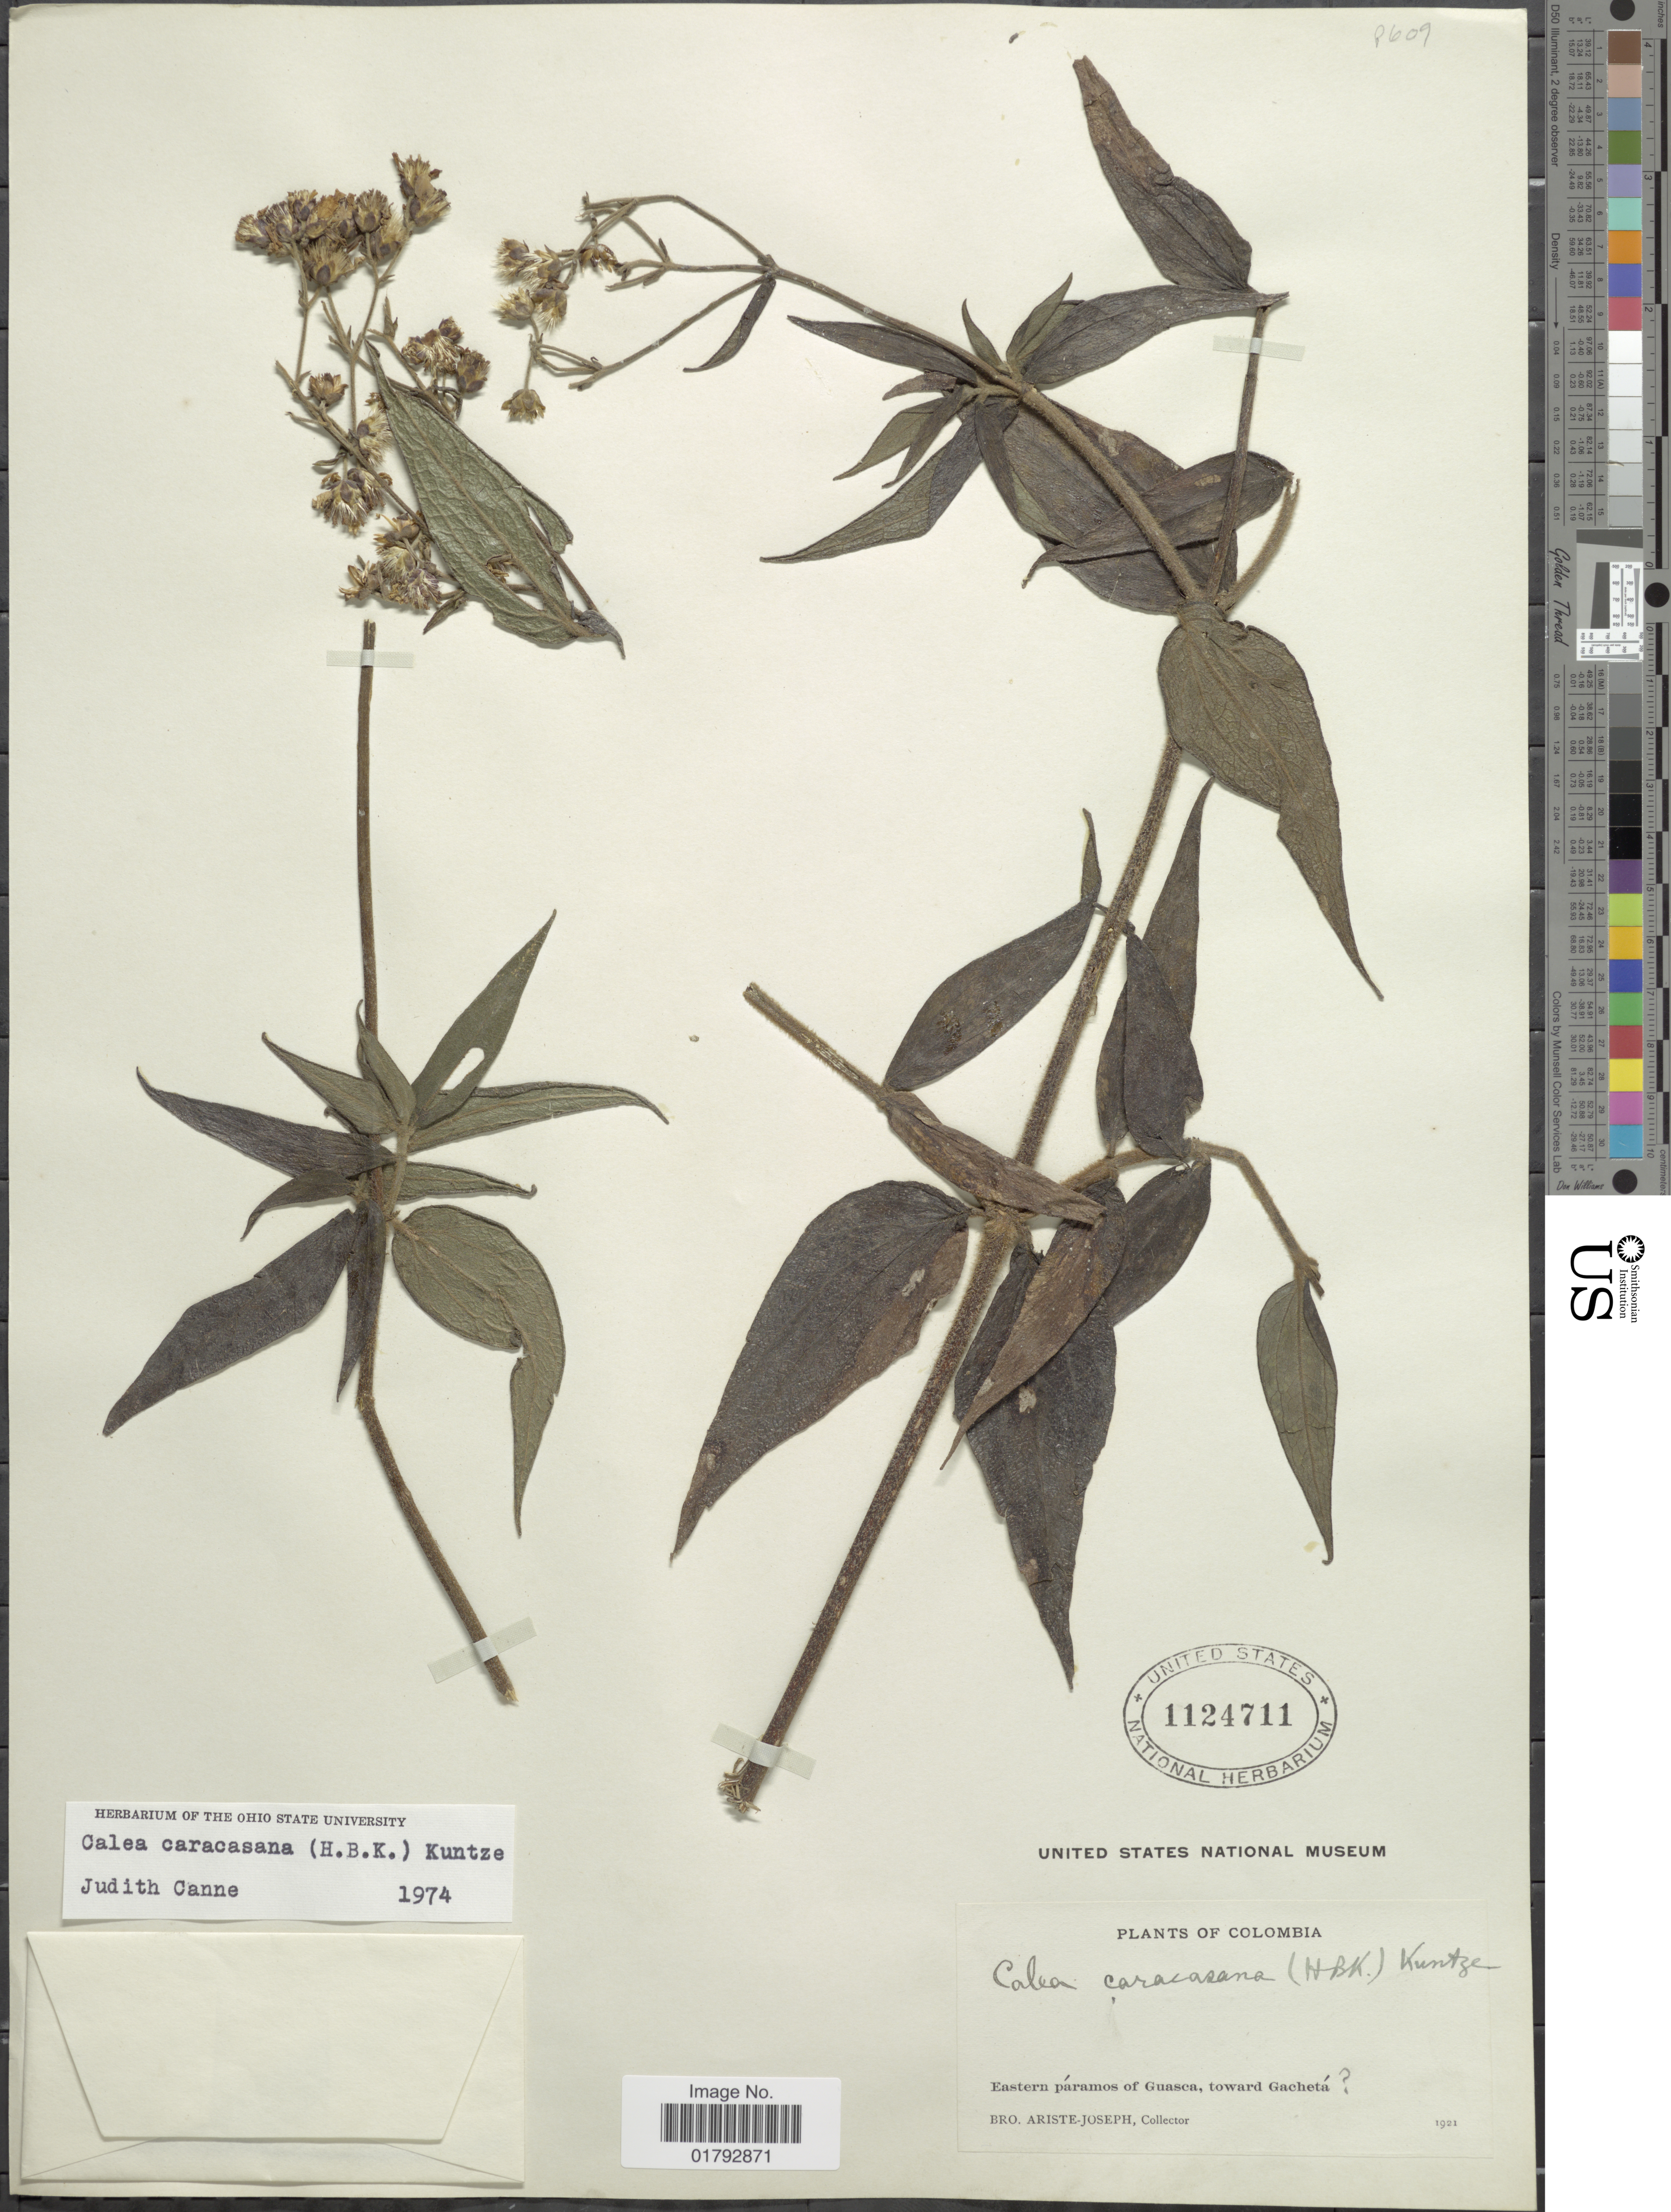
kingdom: Plantae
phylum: Tracheophyta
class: Magnoliopsida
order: Asterales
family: Asteraceae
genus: Alloispermum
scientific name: Alloispermum caracasanum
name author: (Kunth) H. Rob.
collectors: Bro. Ariste-Joseph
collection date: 1921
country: Colombia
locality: Eastern paramos of Guasca, toward Gacheta.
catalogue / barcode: US 1124711